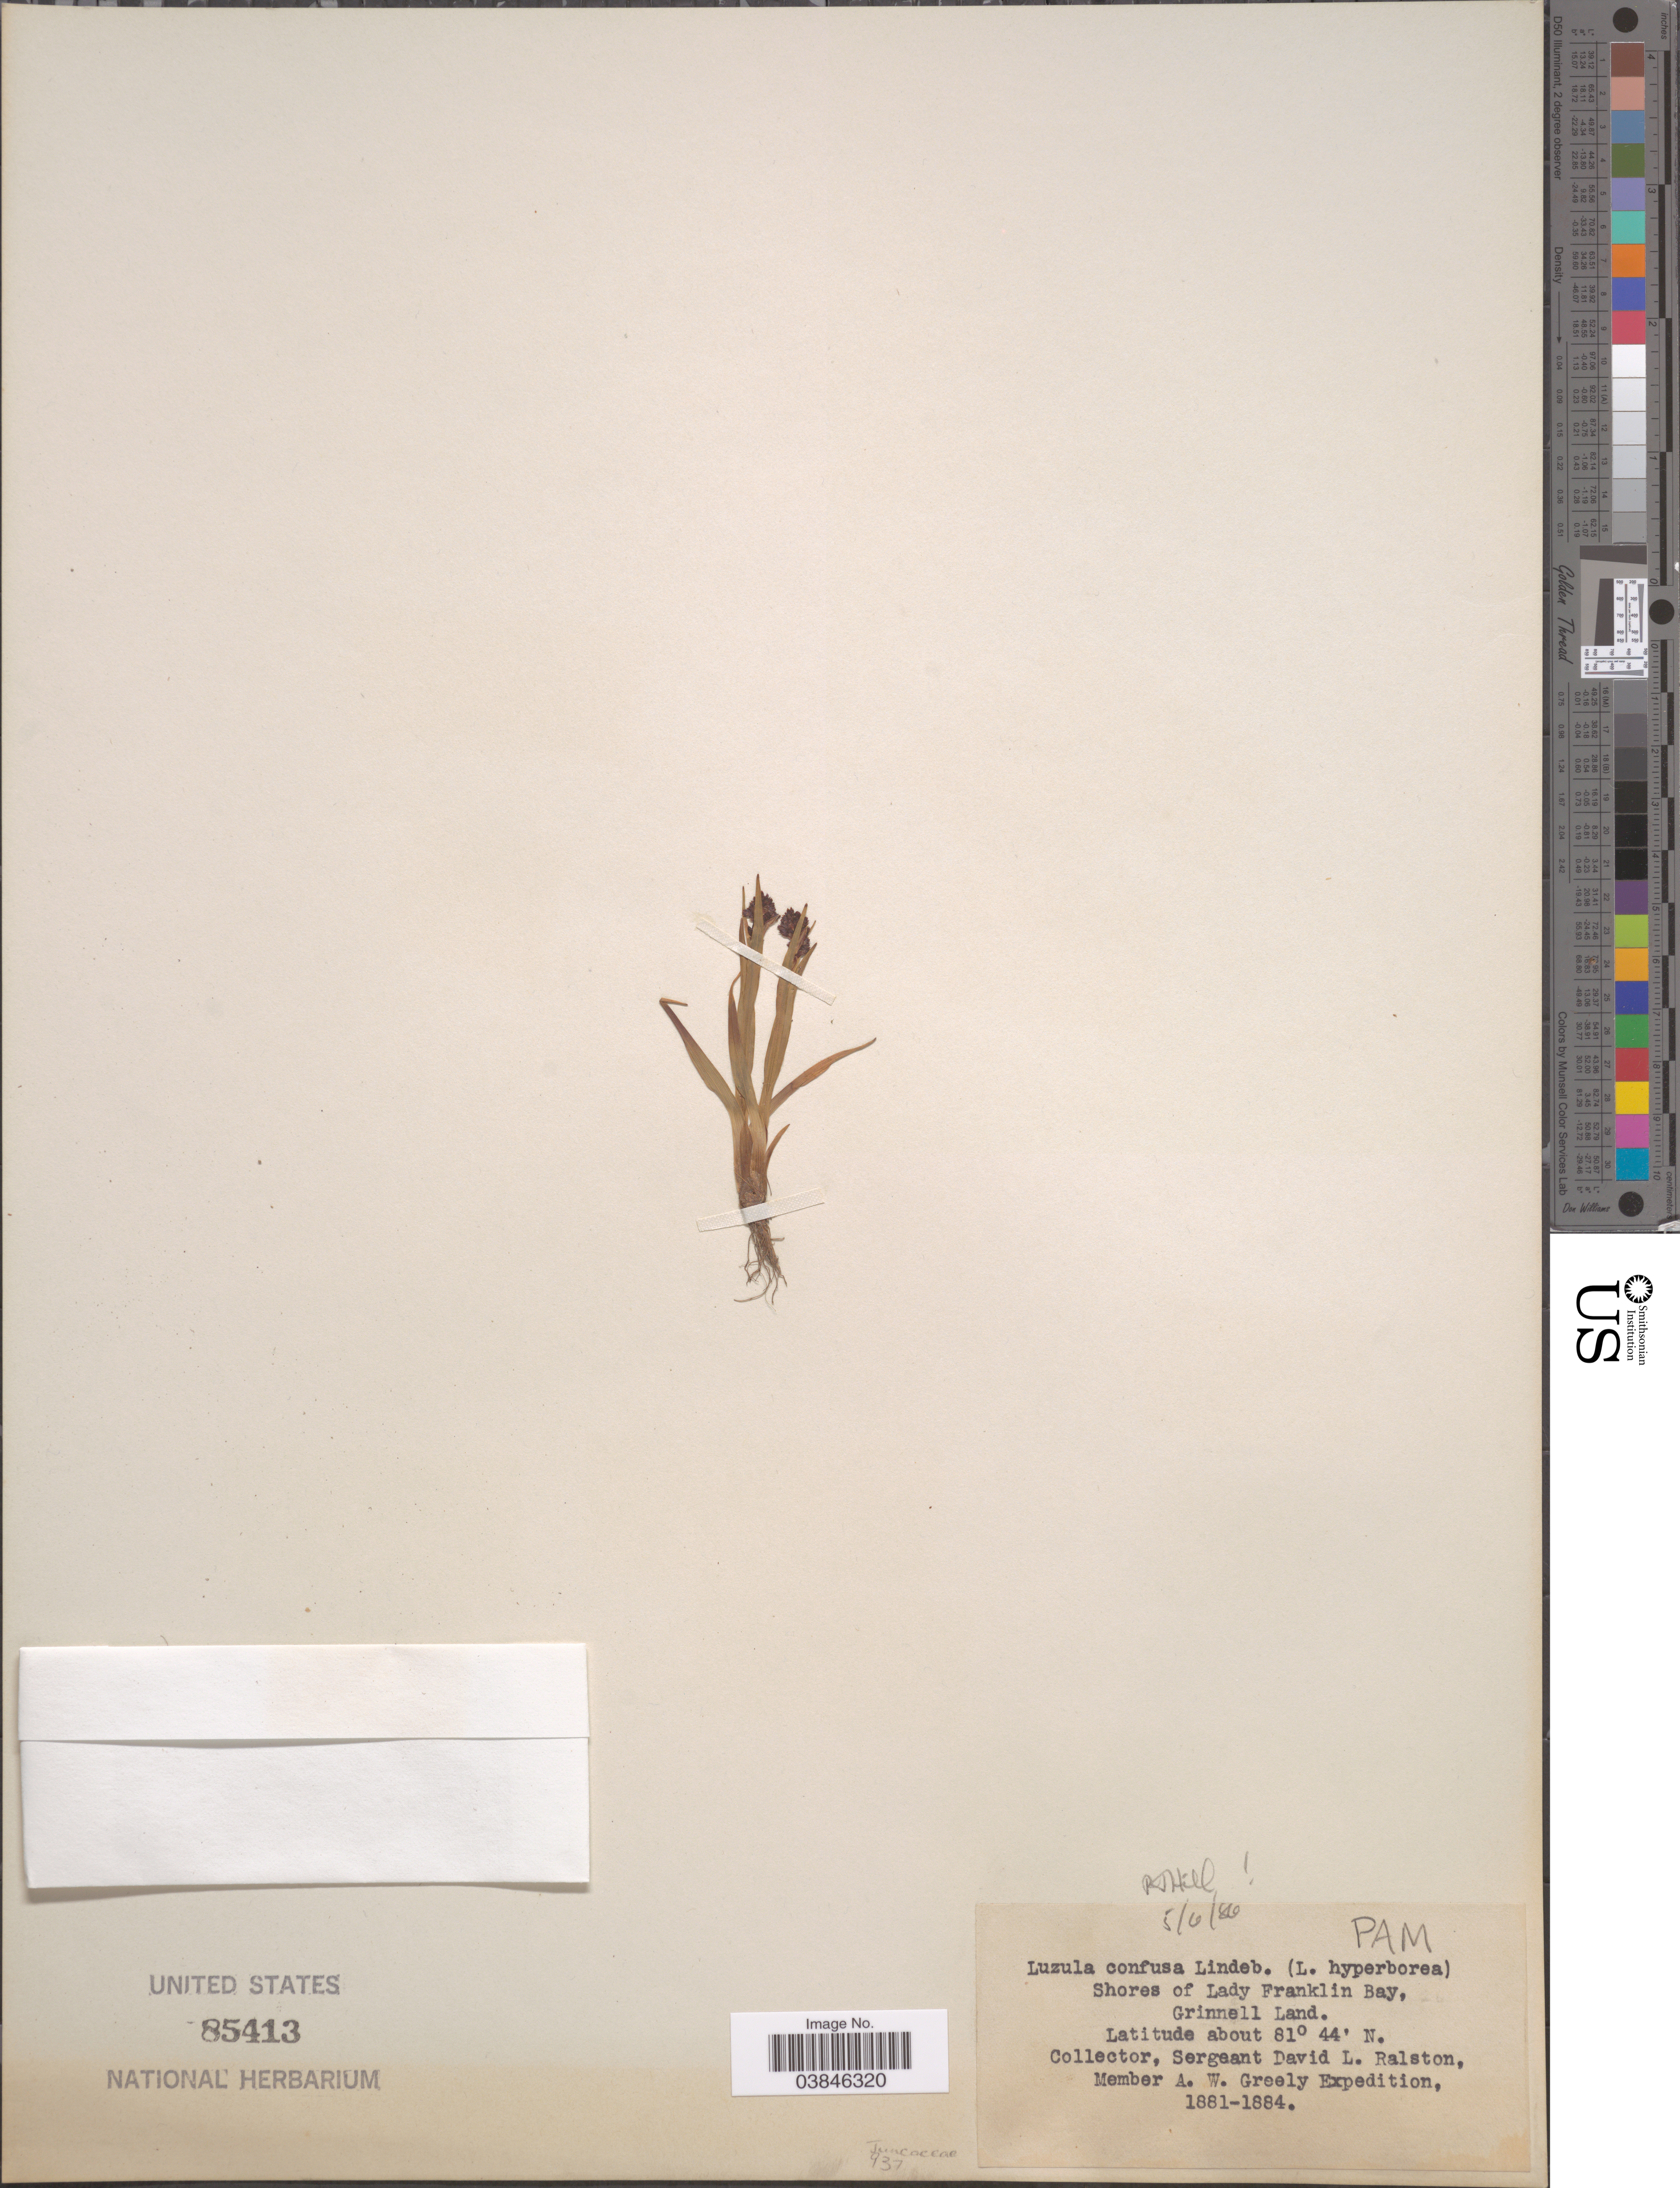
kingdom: Plantae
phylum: Tracheophyta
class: Liliopsida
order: Poales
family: Juncaceae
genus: Luzula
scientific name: Luzula nivalis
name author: (Laest.) Spreng.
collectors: D. Ralston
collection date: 1881/1884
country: Canada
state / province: Nunavut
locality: Shores of Lady Franklin Bay, Grinnell Land.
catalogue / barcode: US 85413